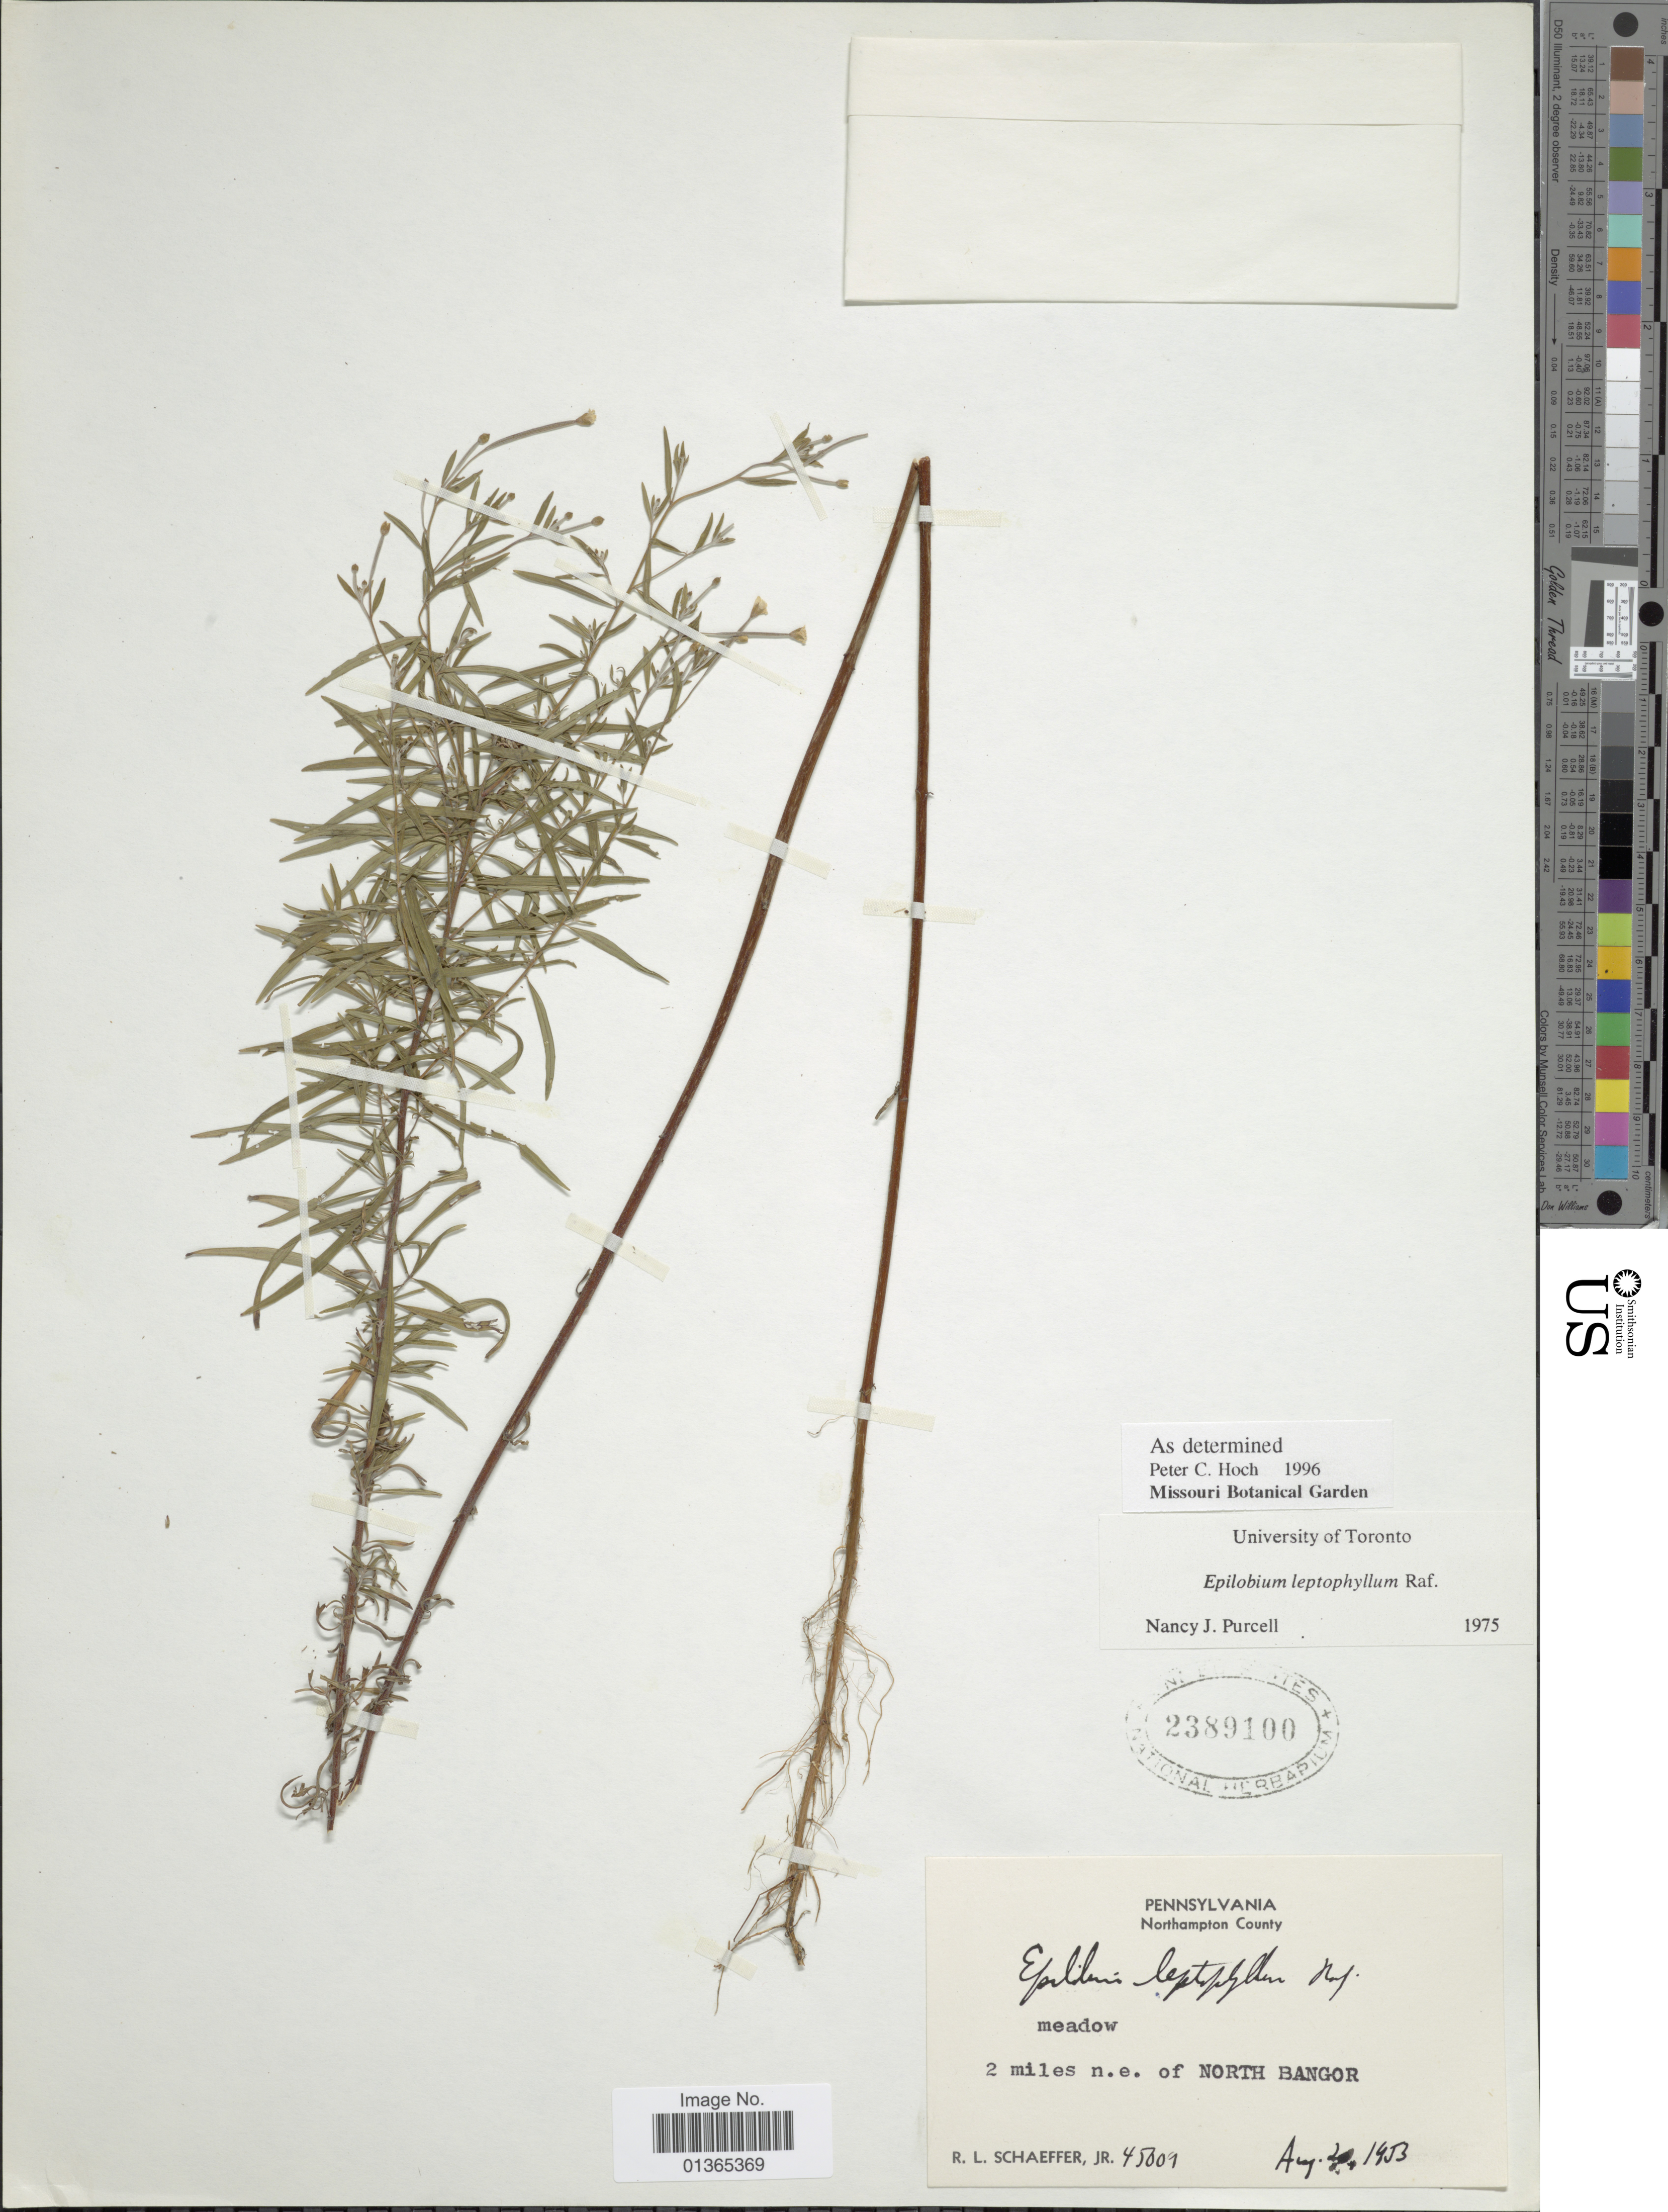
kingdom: Plantae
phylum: Tracheophyta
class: Magnoliopsida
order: Myrtales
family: Onagraceae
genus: Epilobium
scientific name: Epilobium leptophyllum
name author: Raf.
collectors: R. Schaeffer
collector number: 45609*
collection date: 1953-08-20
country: United States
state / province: Pennsylvania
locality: Northampton County. 2 miles n.e. of North Bangor.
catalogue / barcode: US 2389100